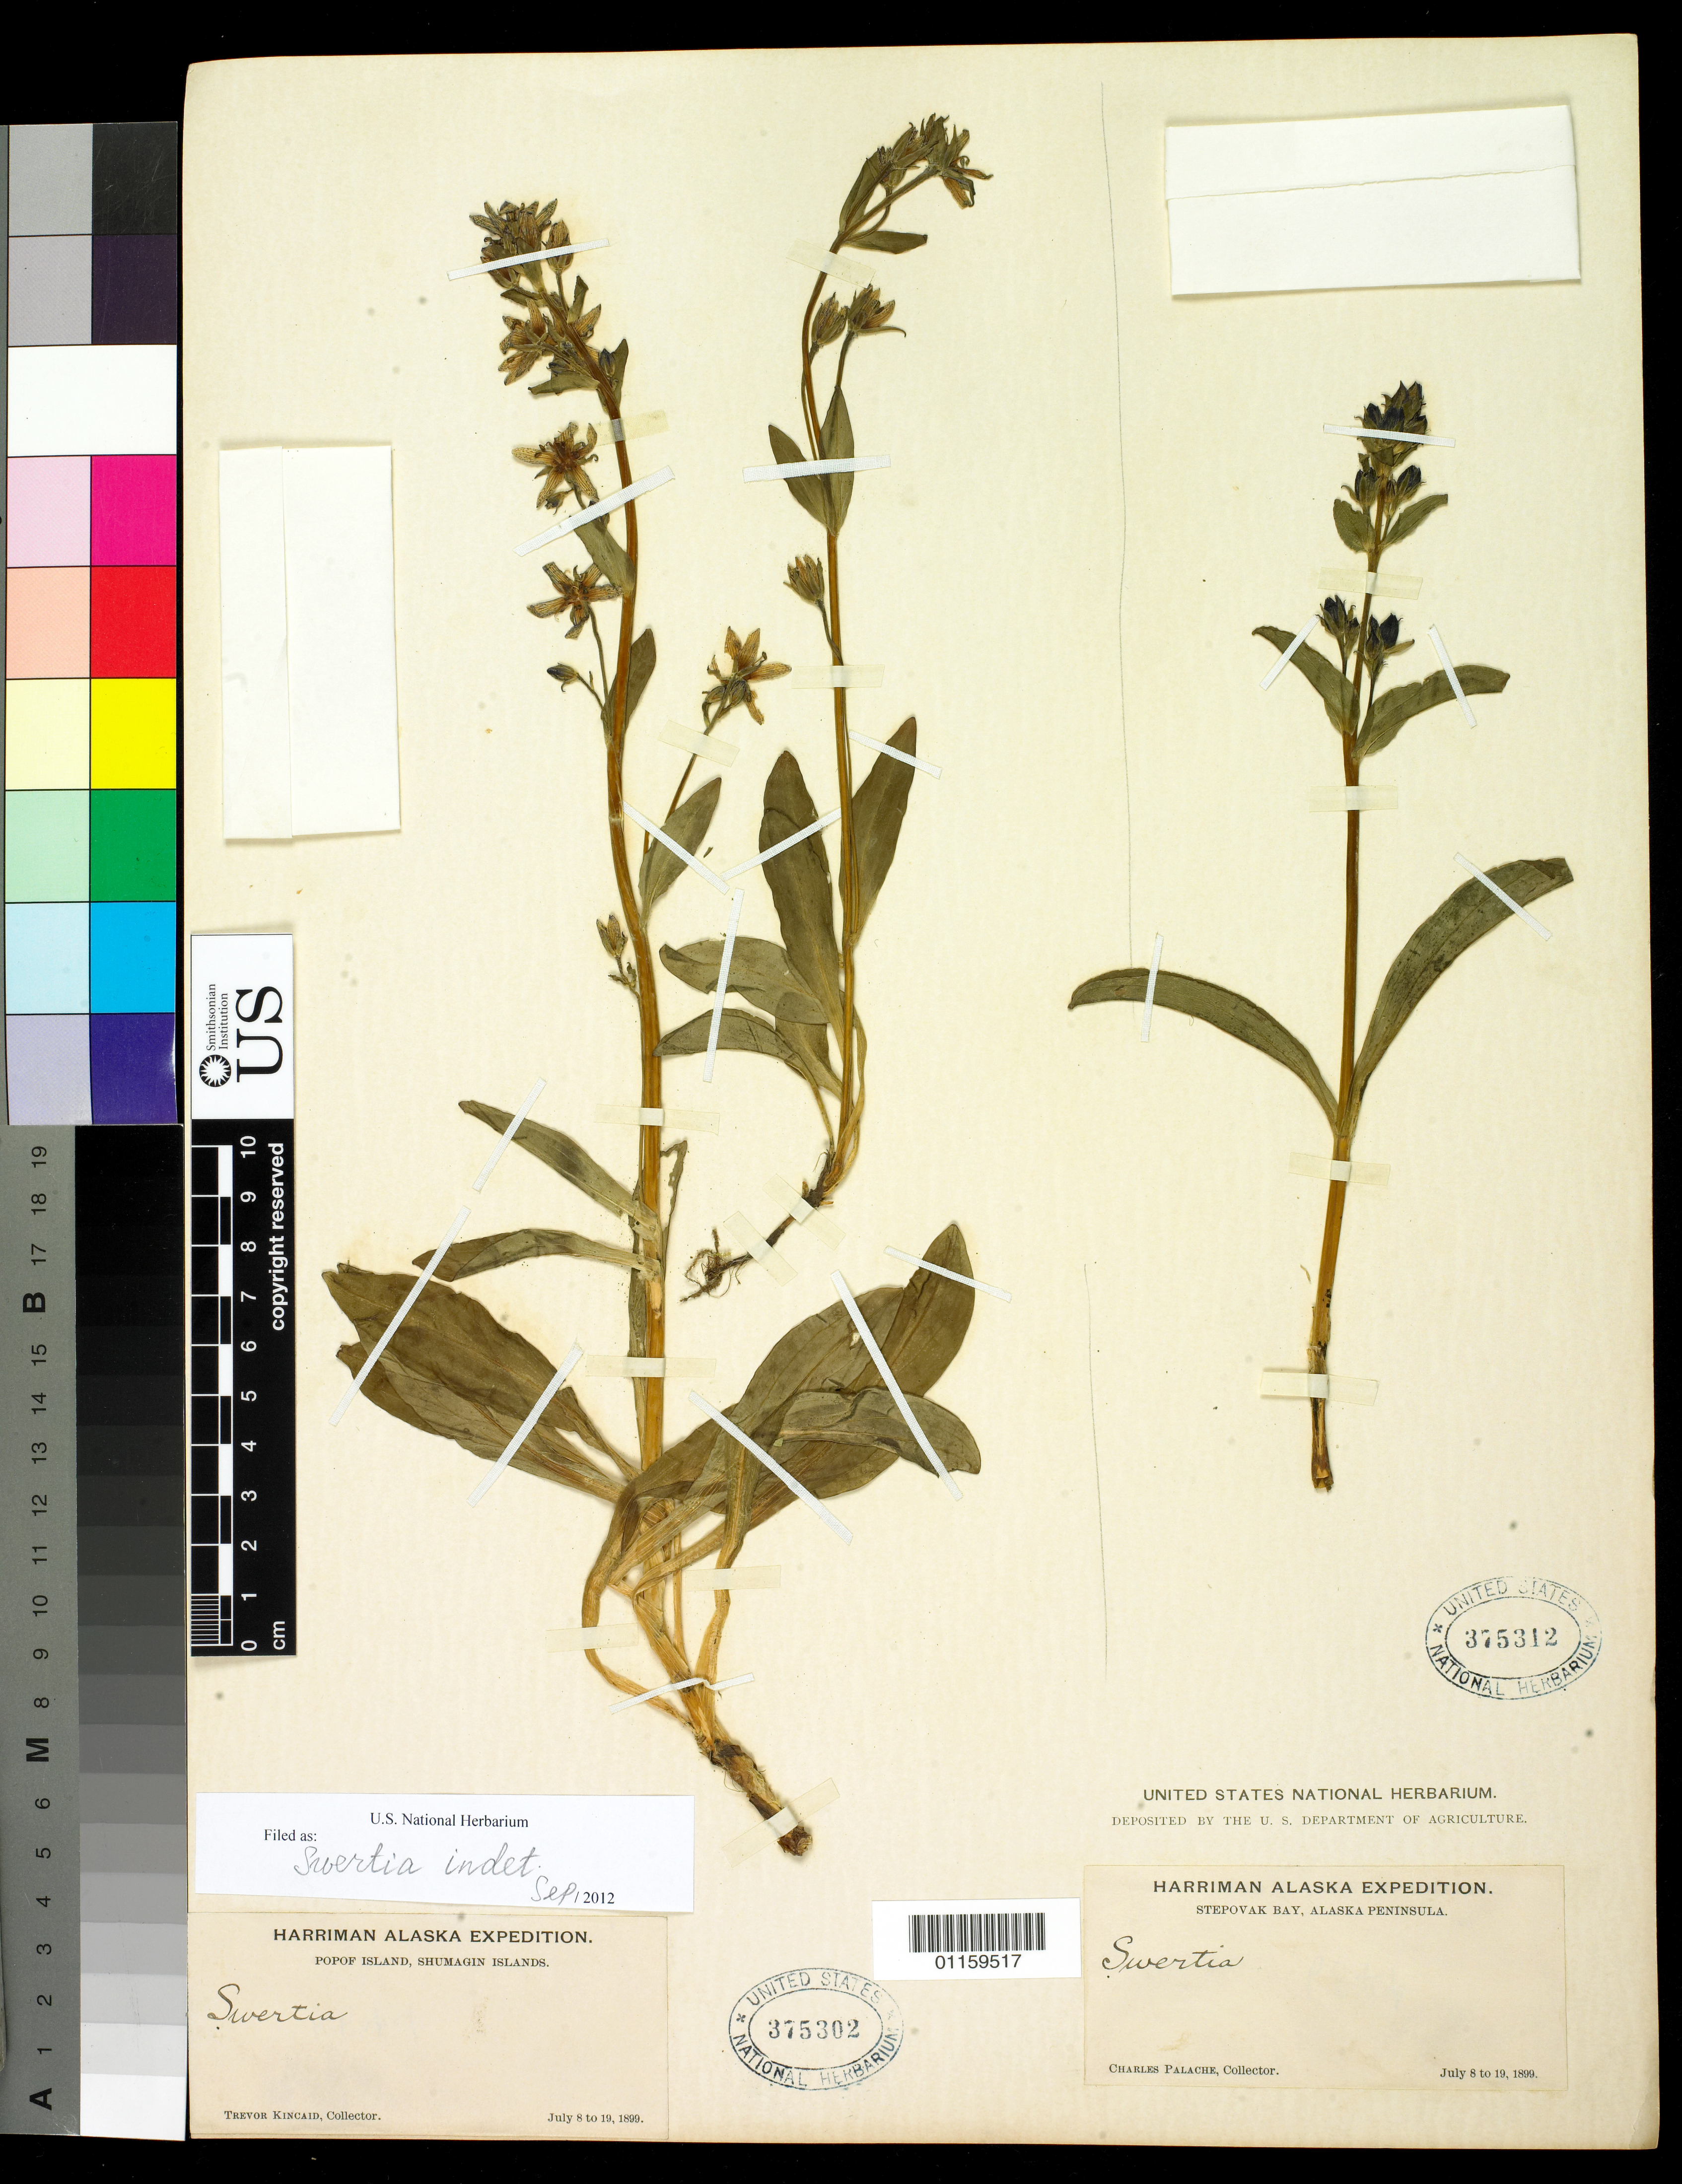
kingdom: Plantae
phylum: Tracheophyta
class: Magnoliopsida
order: Gentianales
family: Gentianaceae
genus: Swertia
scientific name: Swertia sp.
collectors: T. C. Kincaid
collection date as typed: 8 Jul 1899 to 19 Jul 1899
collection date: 1899-07-08/1899-07-19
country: United States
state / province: Alaska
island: Shumagin Islands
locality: Popof Island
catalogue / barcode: US 375302